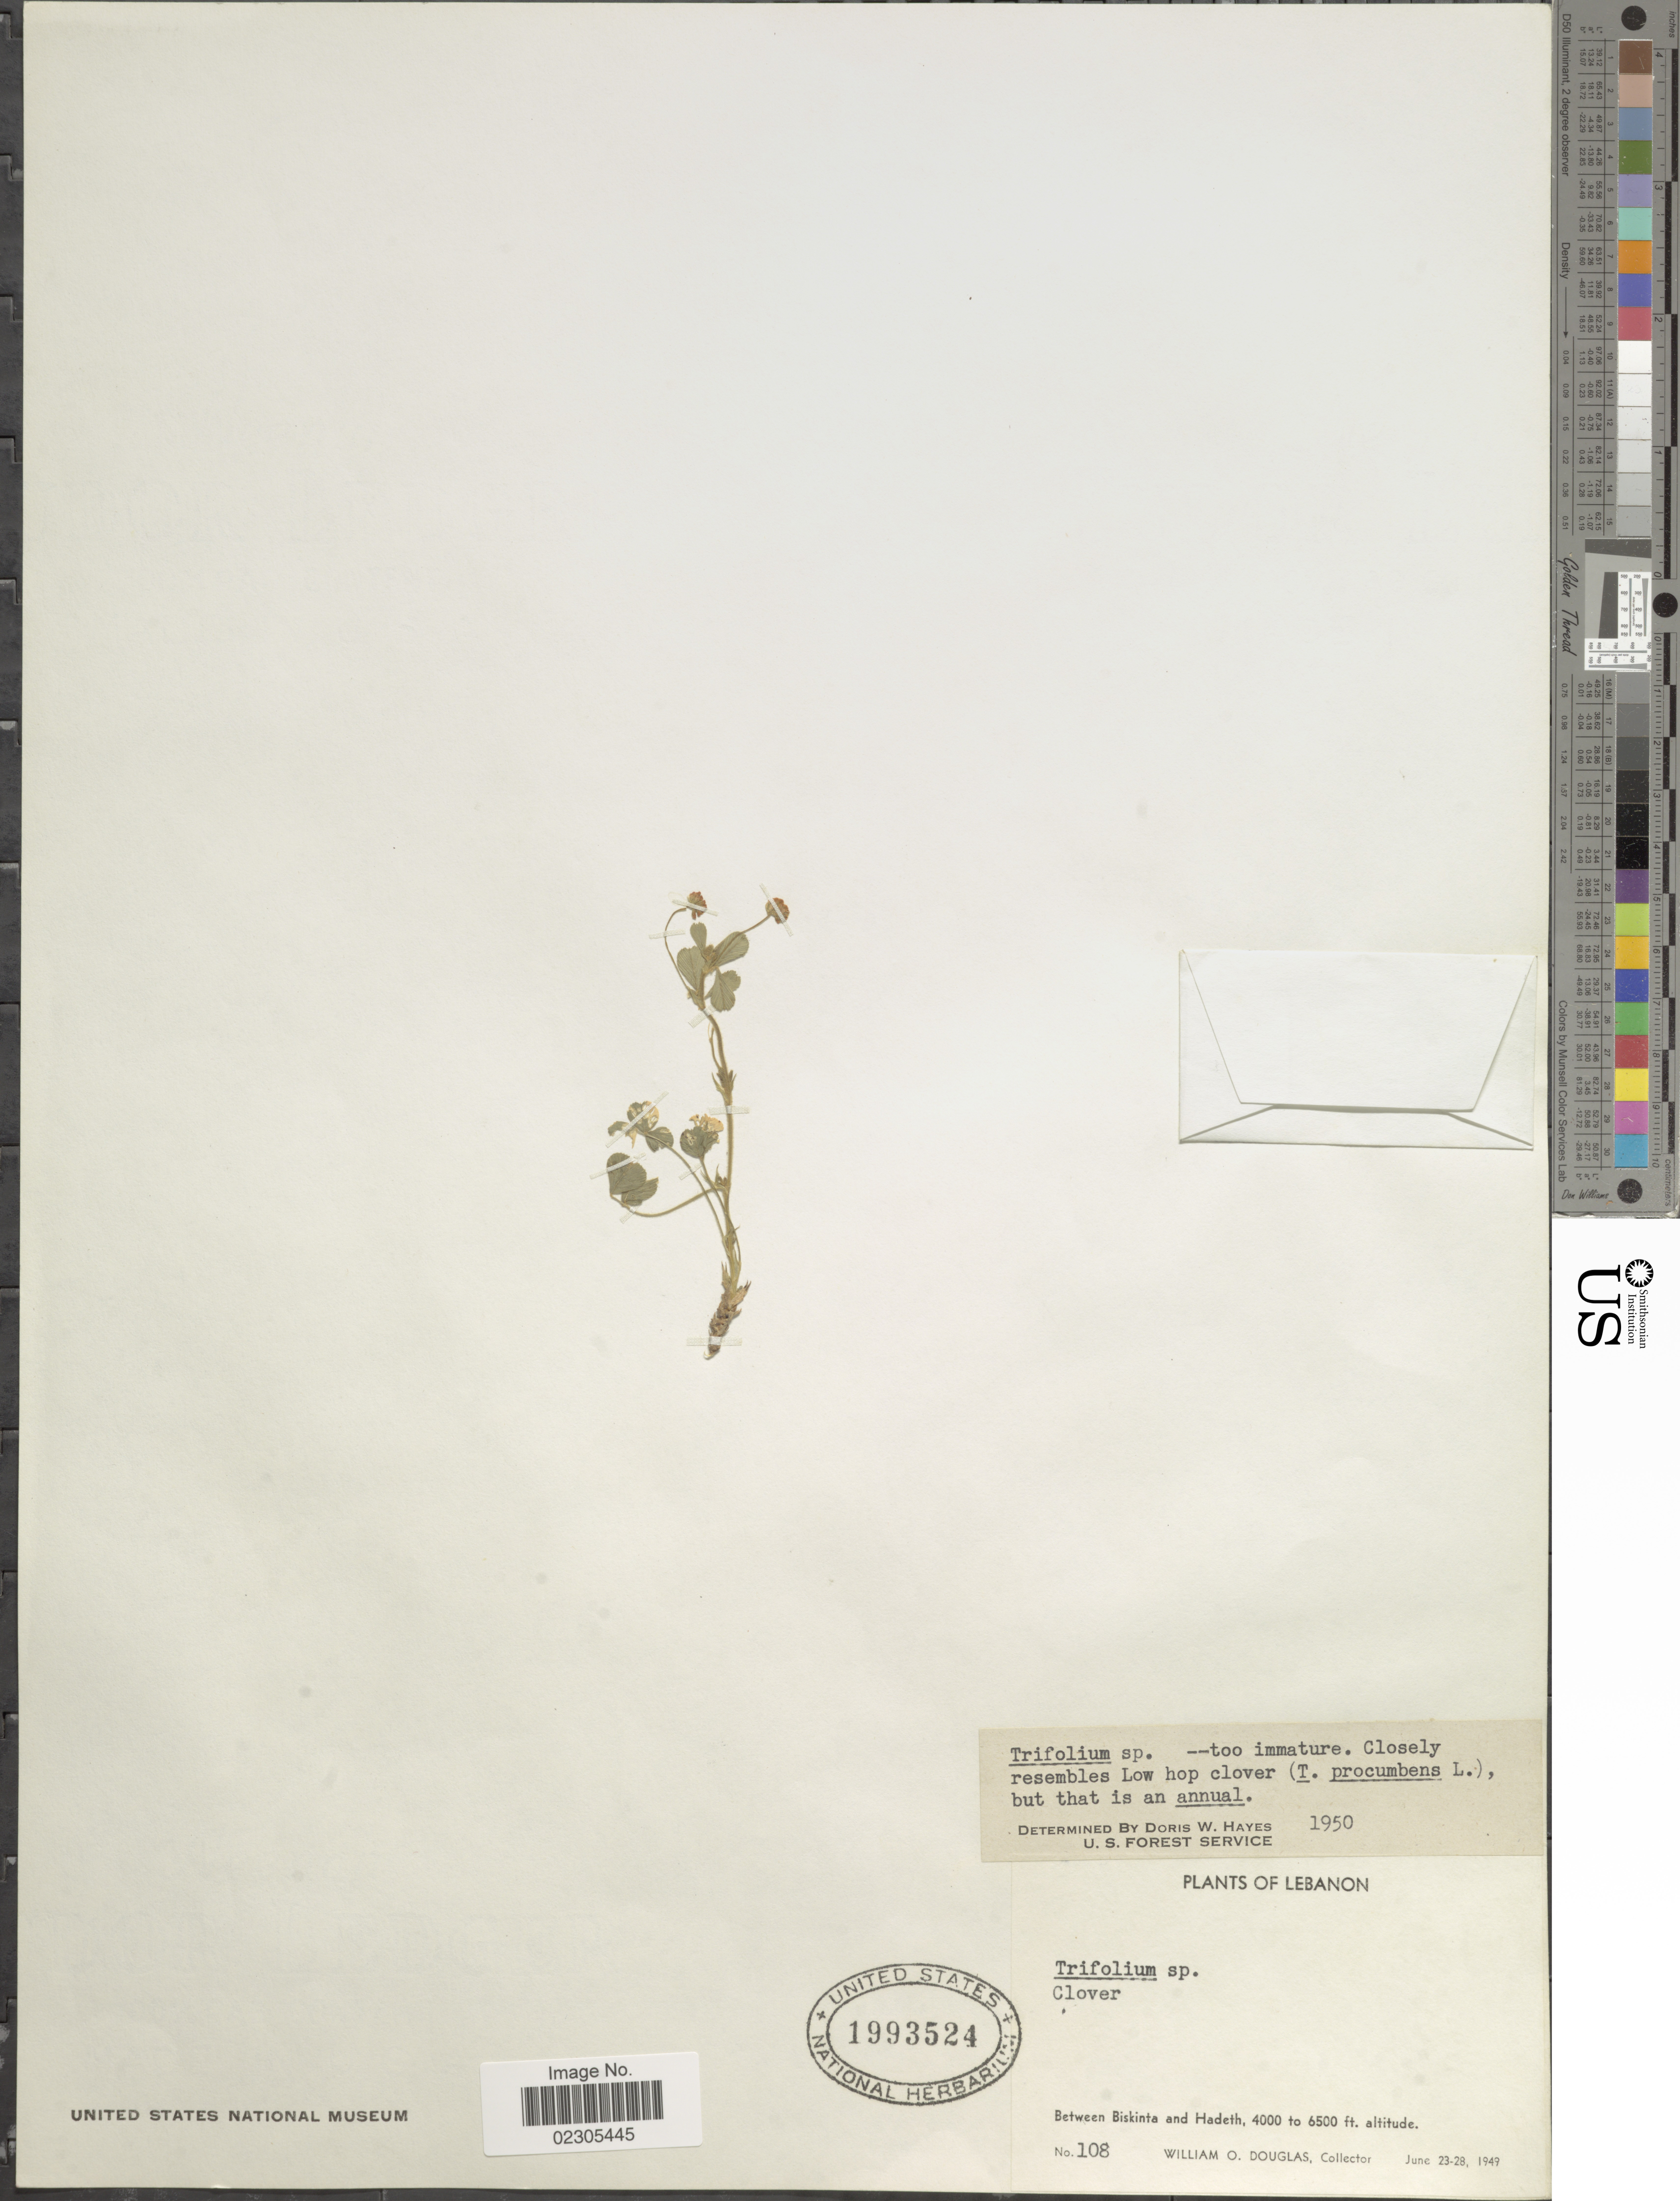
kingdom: Plantae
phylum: Tracheophyta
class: Magnoliopsida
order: Fabales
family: Fabaceae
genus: Trifolium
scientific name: Trifolium sp.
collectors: W. Douglas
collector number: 108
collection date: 1949-06-23/1949-06-28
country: Lebanon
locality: Between Biskinta and Hadeth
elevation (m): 1219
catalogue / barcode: US 1993524